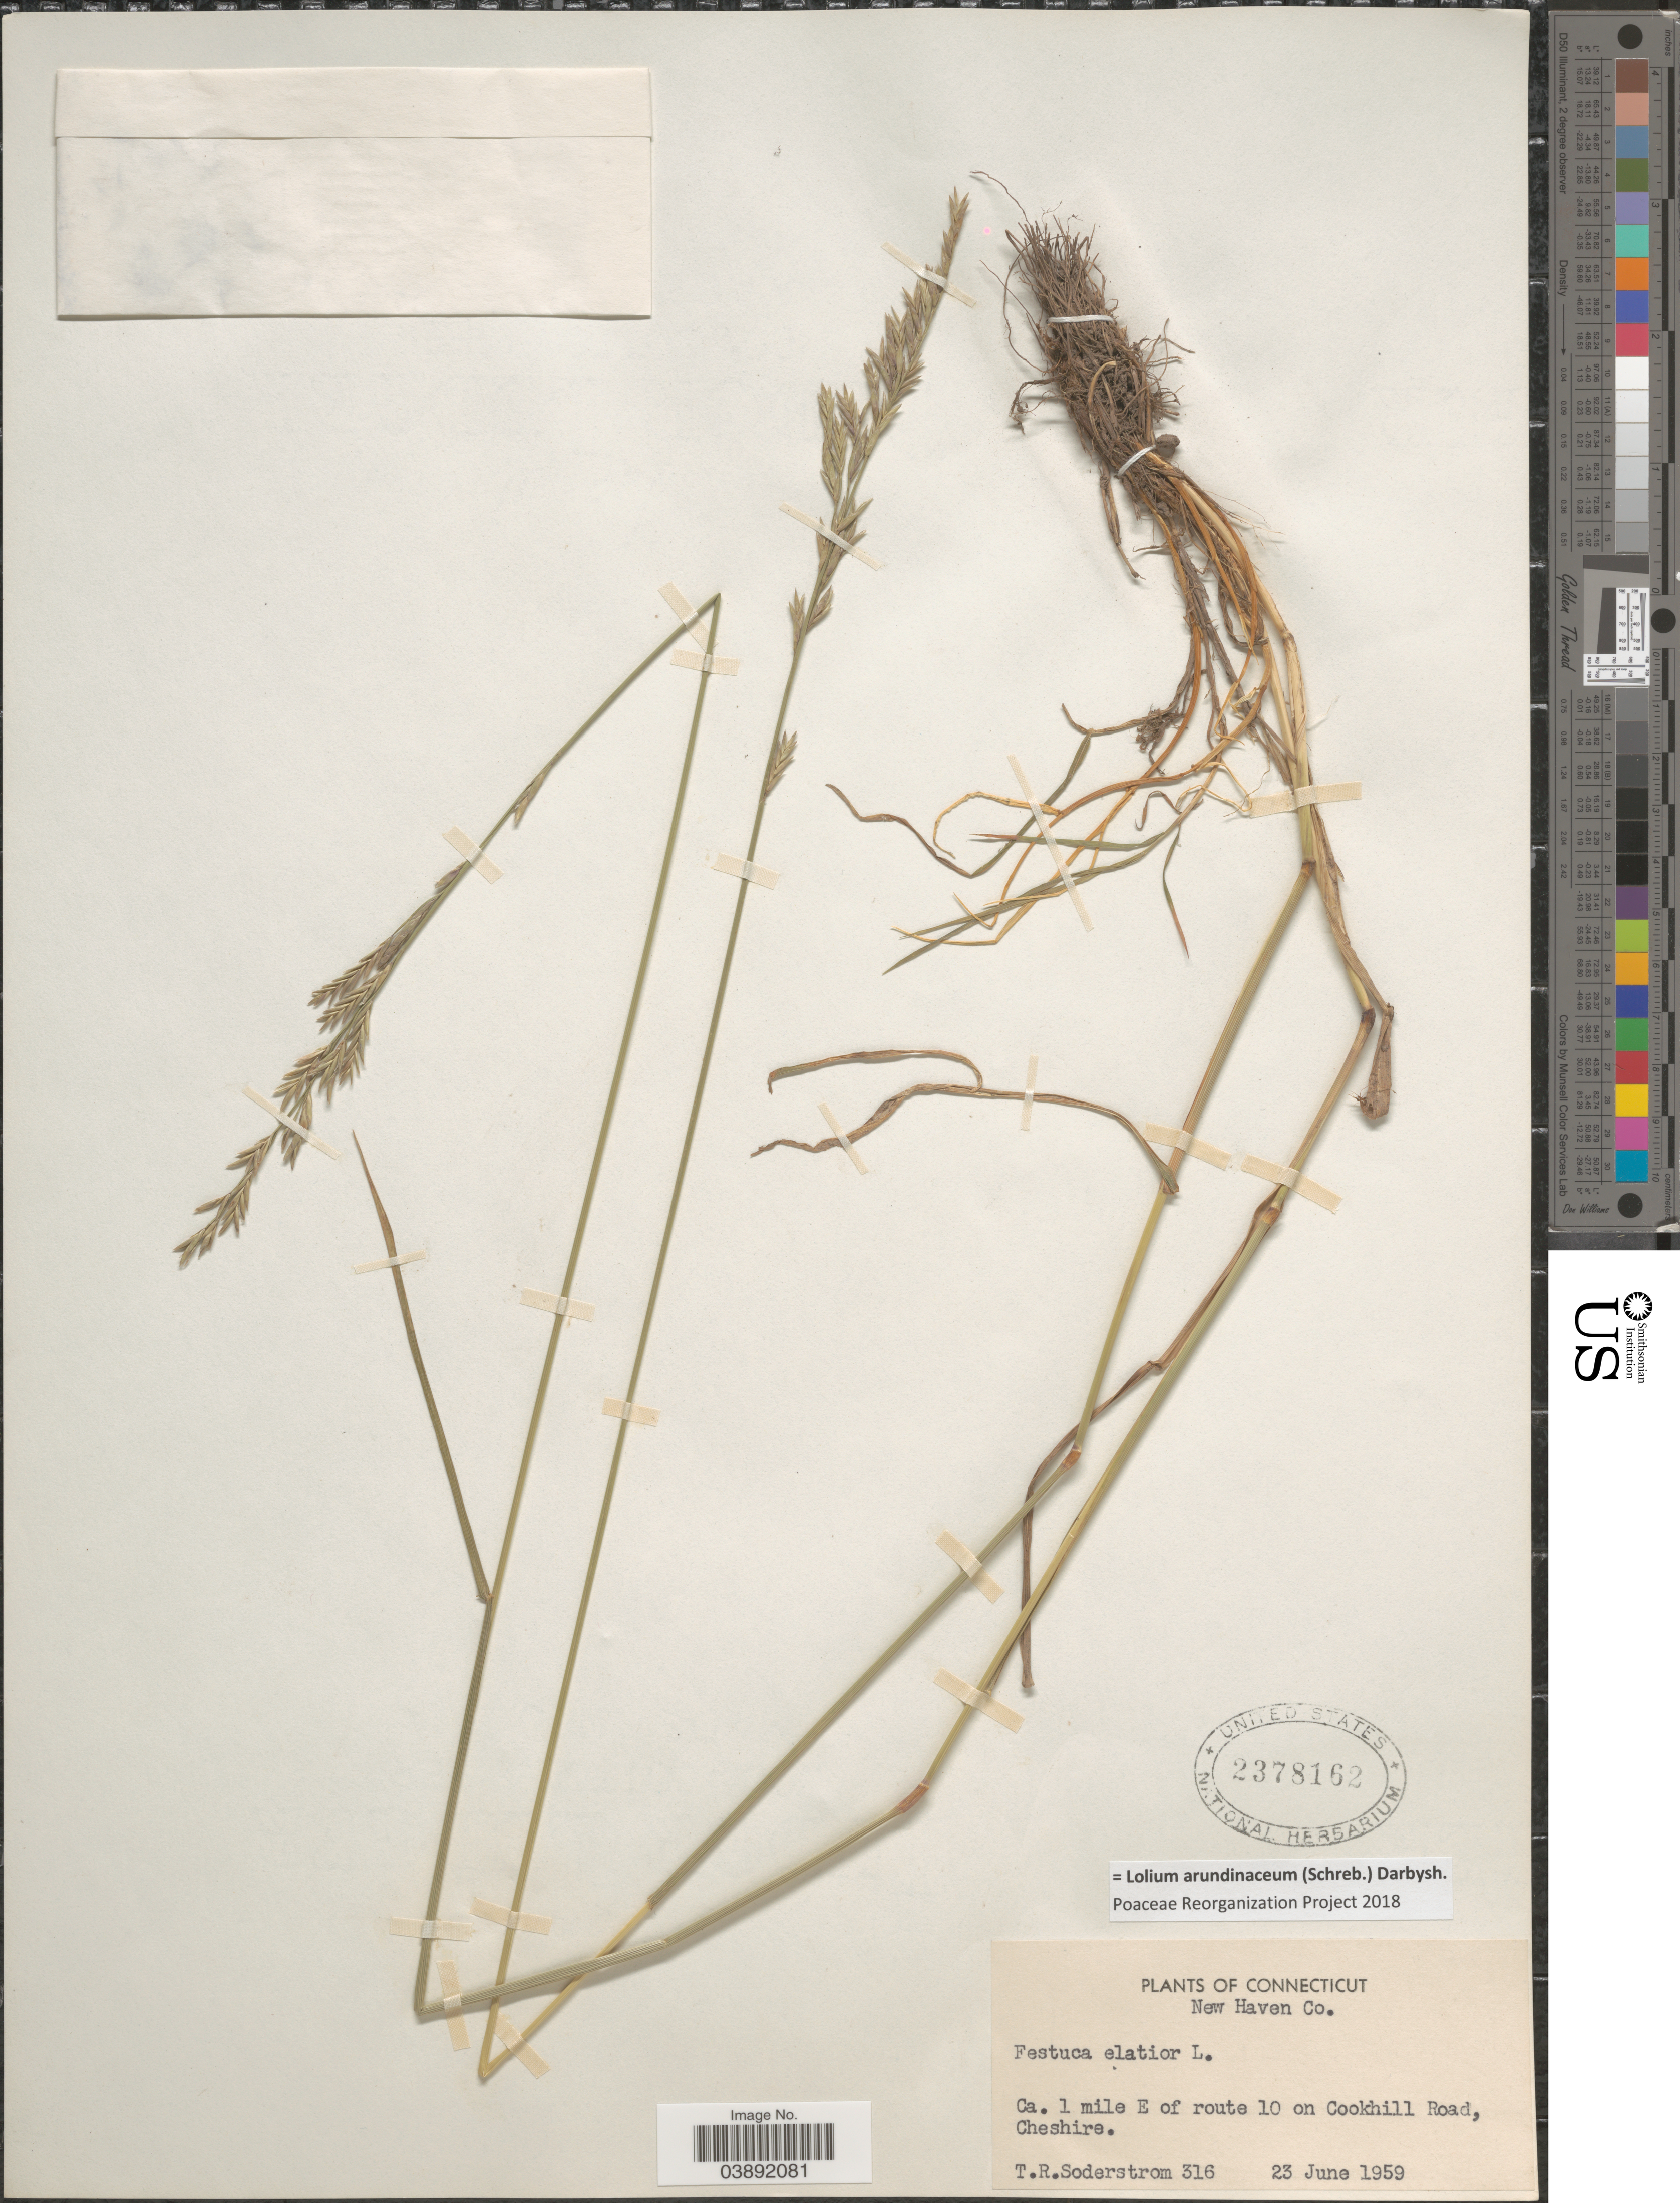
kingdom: Plantae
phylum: Tracheophyta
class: Liliopsida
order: Poales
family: Poaceae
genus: Lolium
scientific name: Lolium arundinaceum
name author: (Schreb.) Darbysh.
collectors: T. R. Soderstrom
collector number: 316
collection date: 1959-06-23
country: United States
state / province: Connecticut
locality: New Haven Co. Ca. 1 mile E of route 10 on Cookhill Road, Cheshire.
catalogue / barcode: US 2378162